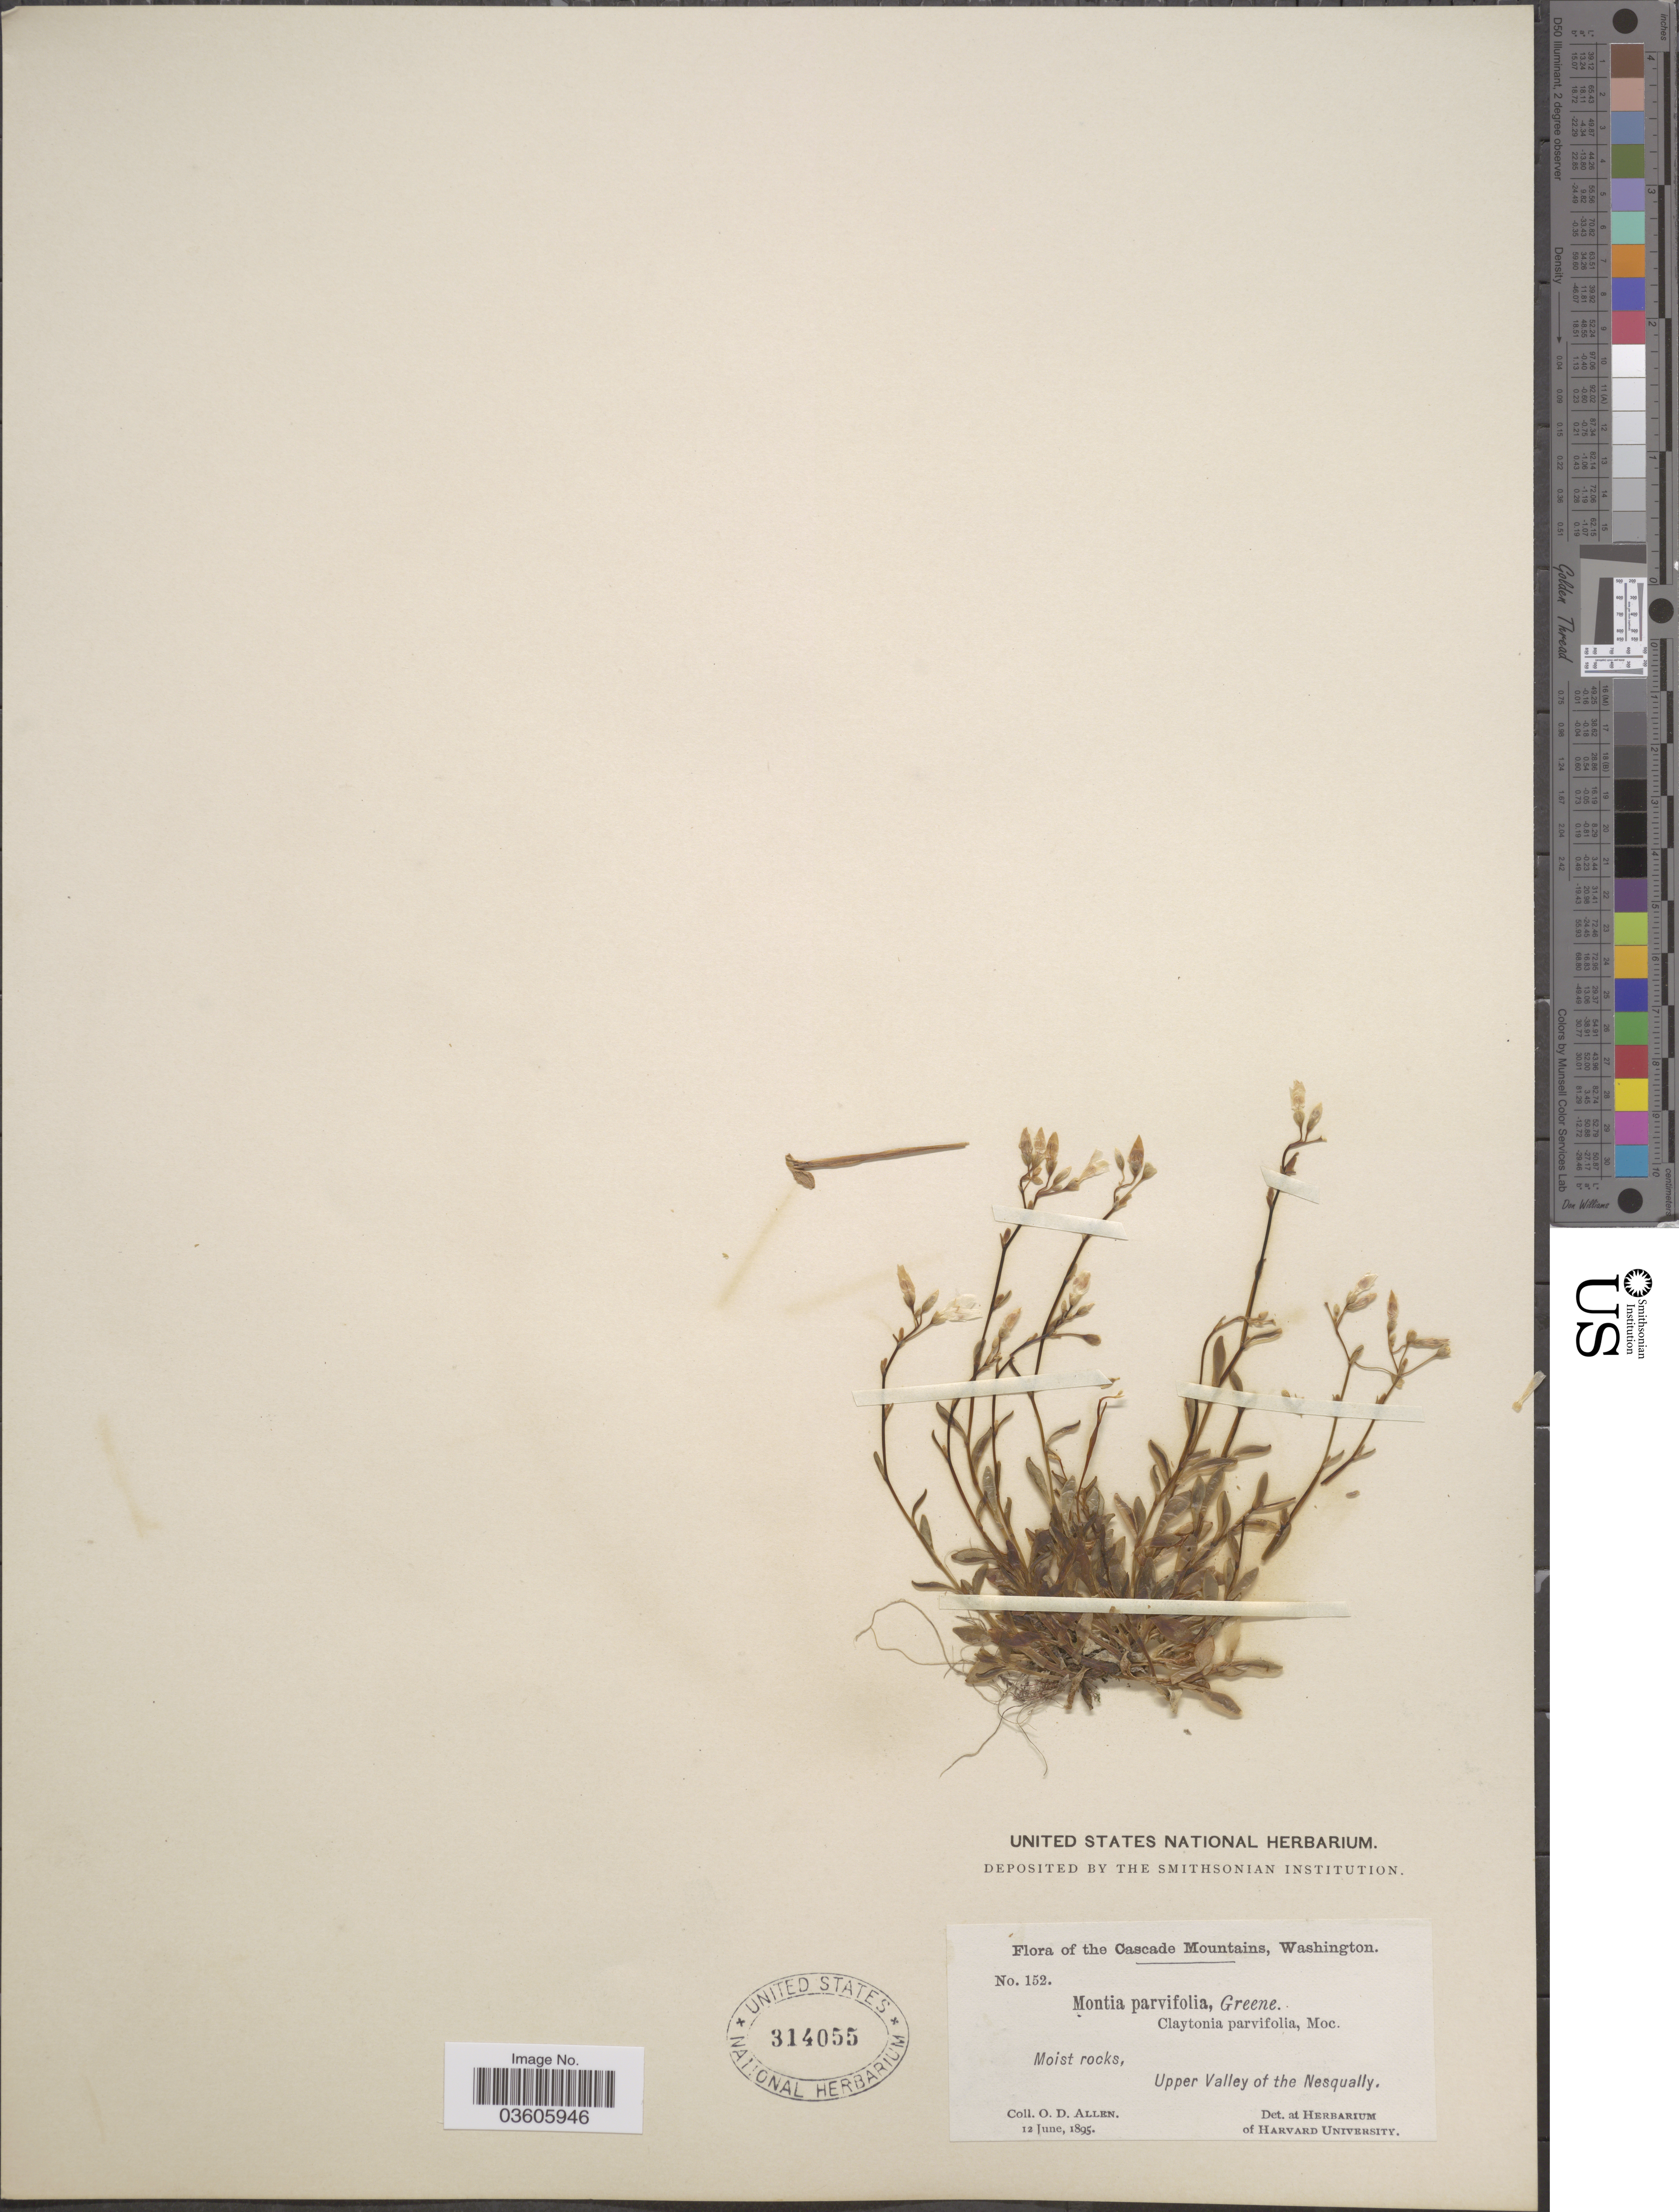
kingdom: Plantae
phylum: Tracheophyta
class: Magnoliopsida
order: Caryophyllales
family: Montiaceae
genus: Montia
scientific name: Montia parvifolia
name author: (Moc. ex DC.) Greene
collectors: O. D. Allen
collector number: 152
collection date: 1895-06-12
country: United States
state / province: Washington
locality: The Cascade Mountains. Upper Valley of the Nesqually.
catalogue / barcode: US 314055